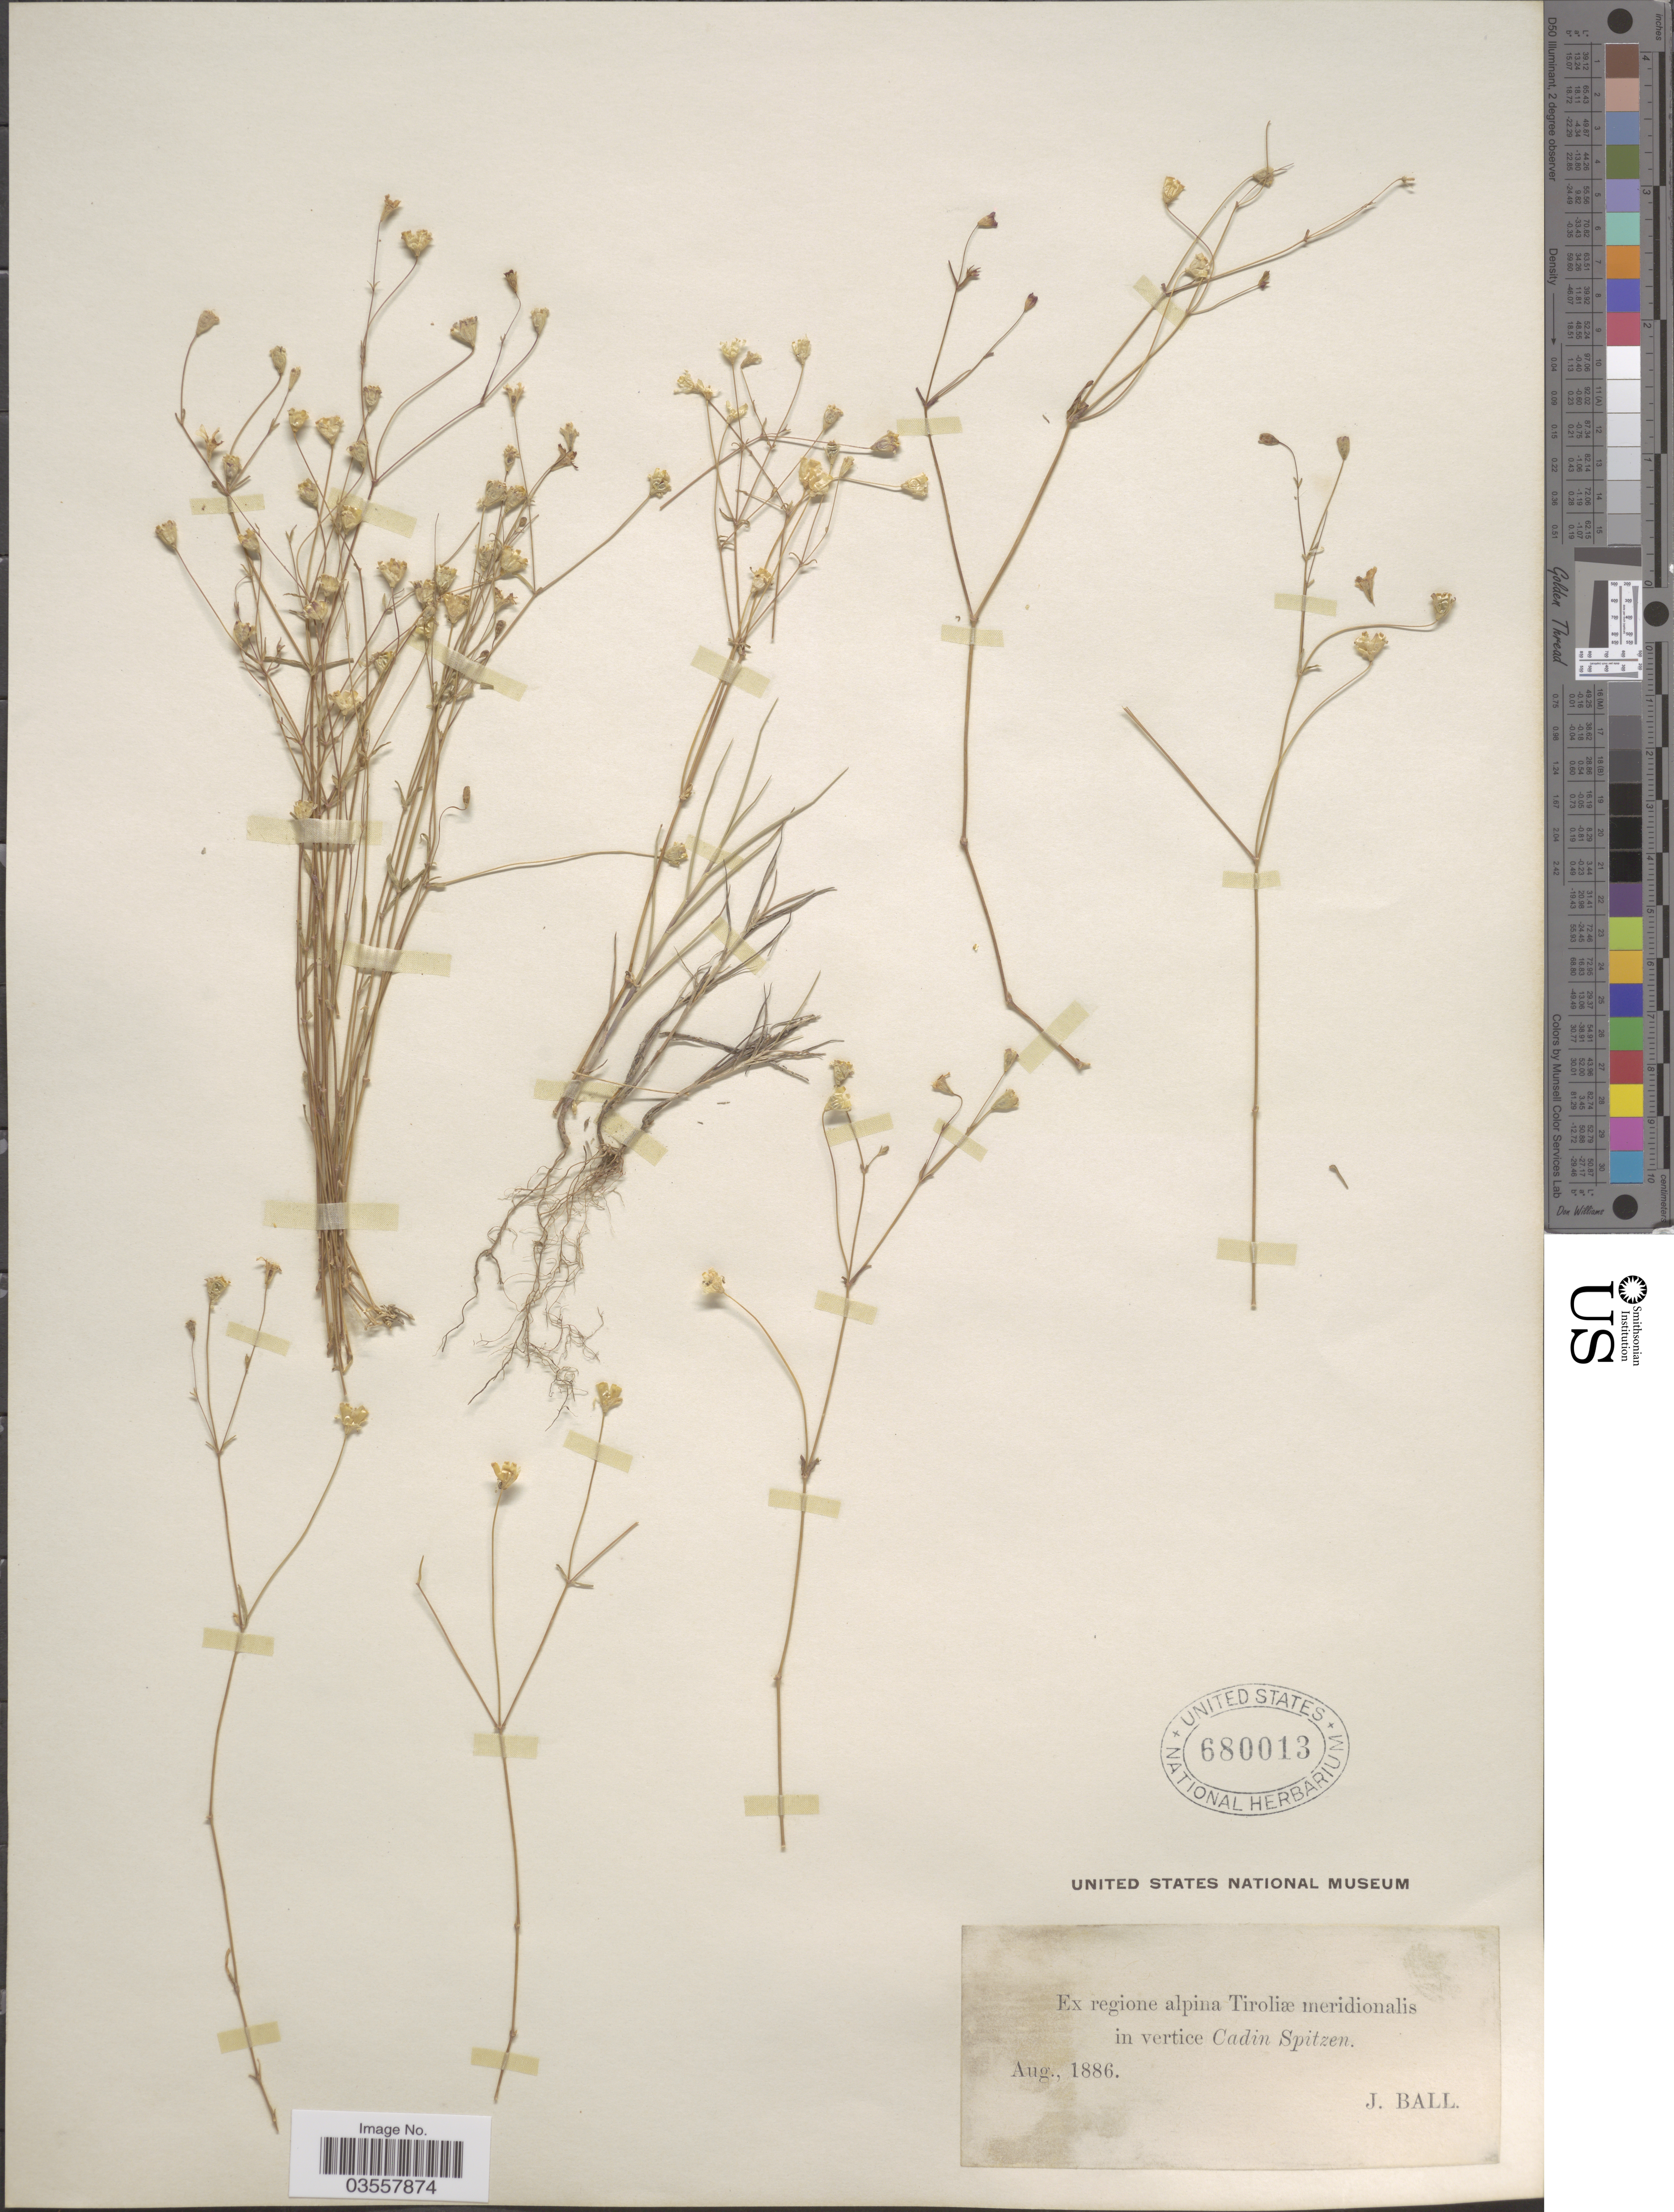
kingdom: Plantae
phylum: Tracheophyta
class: Magnoliopsida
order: Caryophyllales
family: Caryophyllaceae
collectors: J. Ball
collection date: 1886-08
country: Italy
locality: Ex regione alpina Tiroliæ meridionalis in vertice Cadin Spitzen.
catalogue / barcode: US 680013